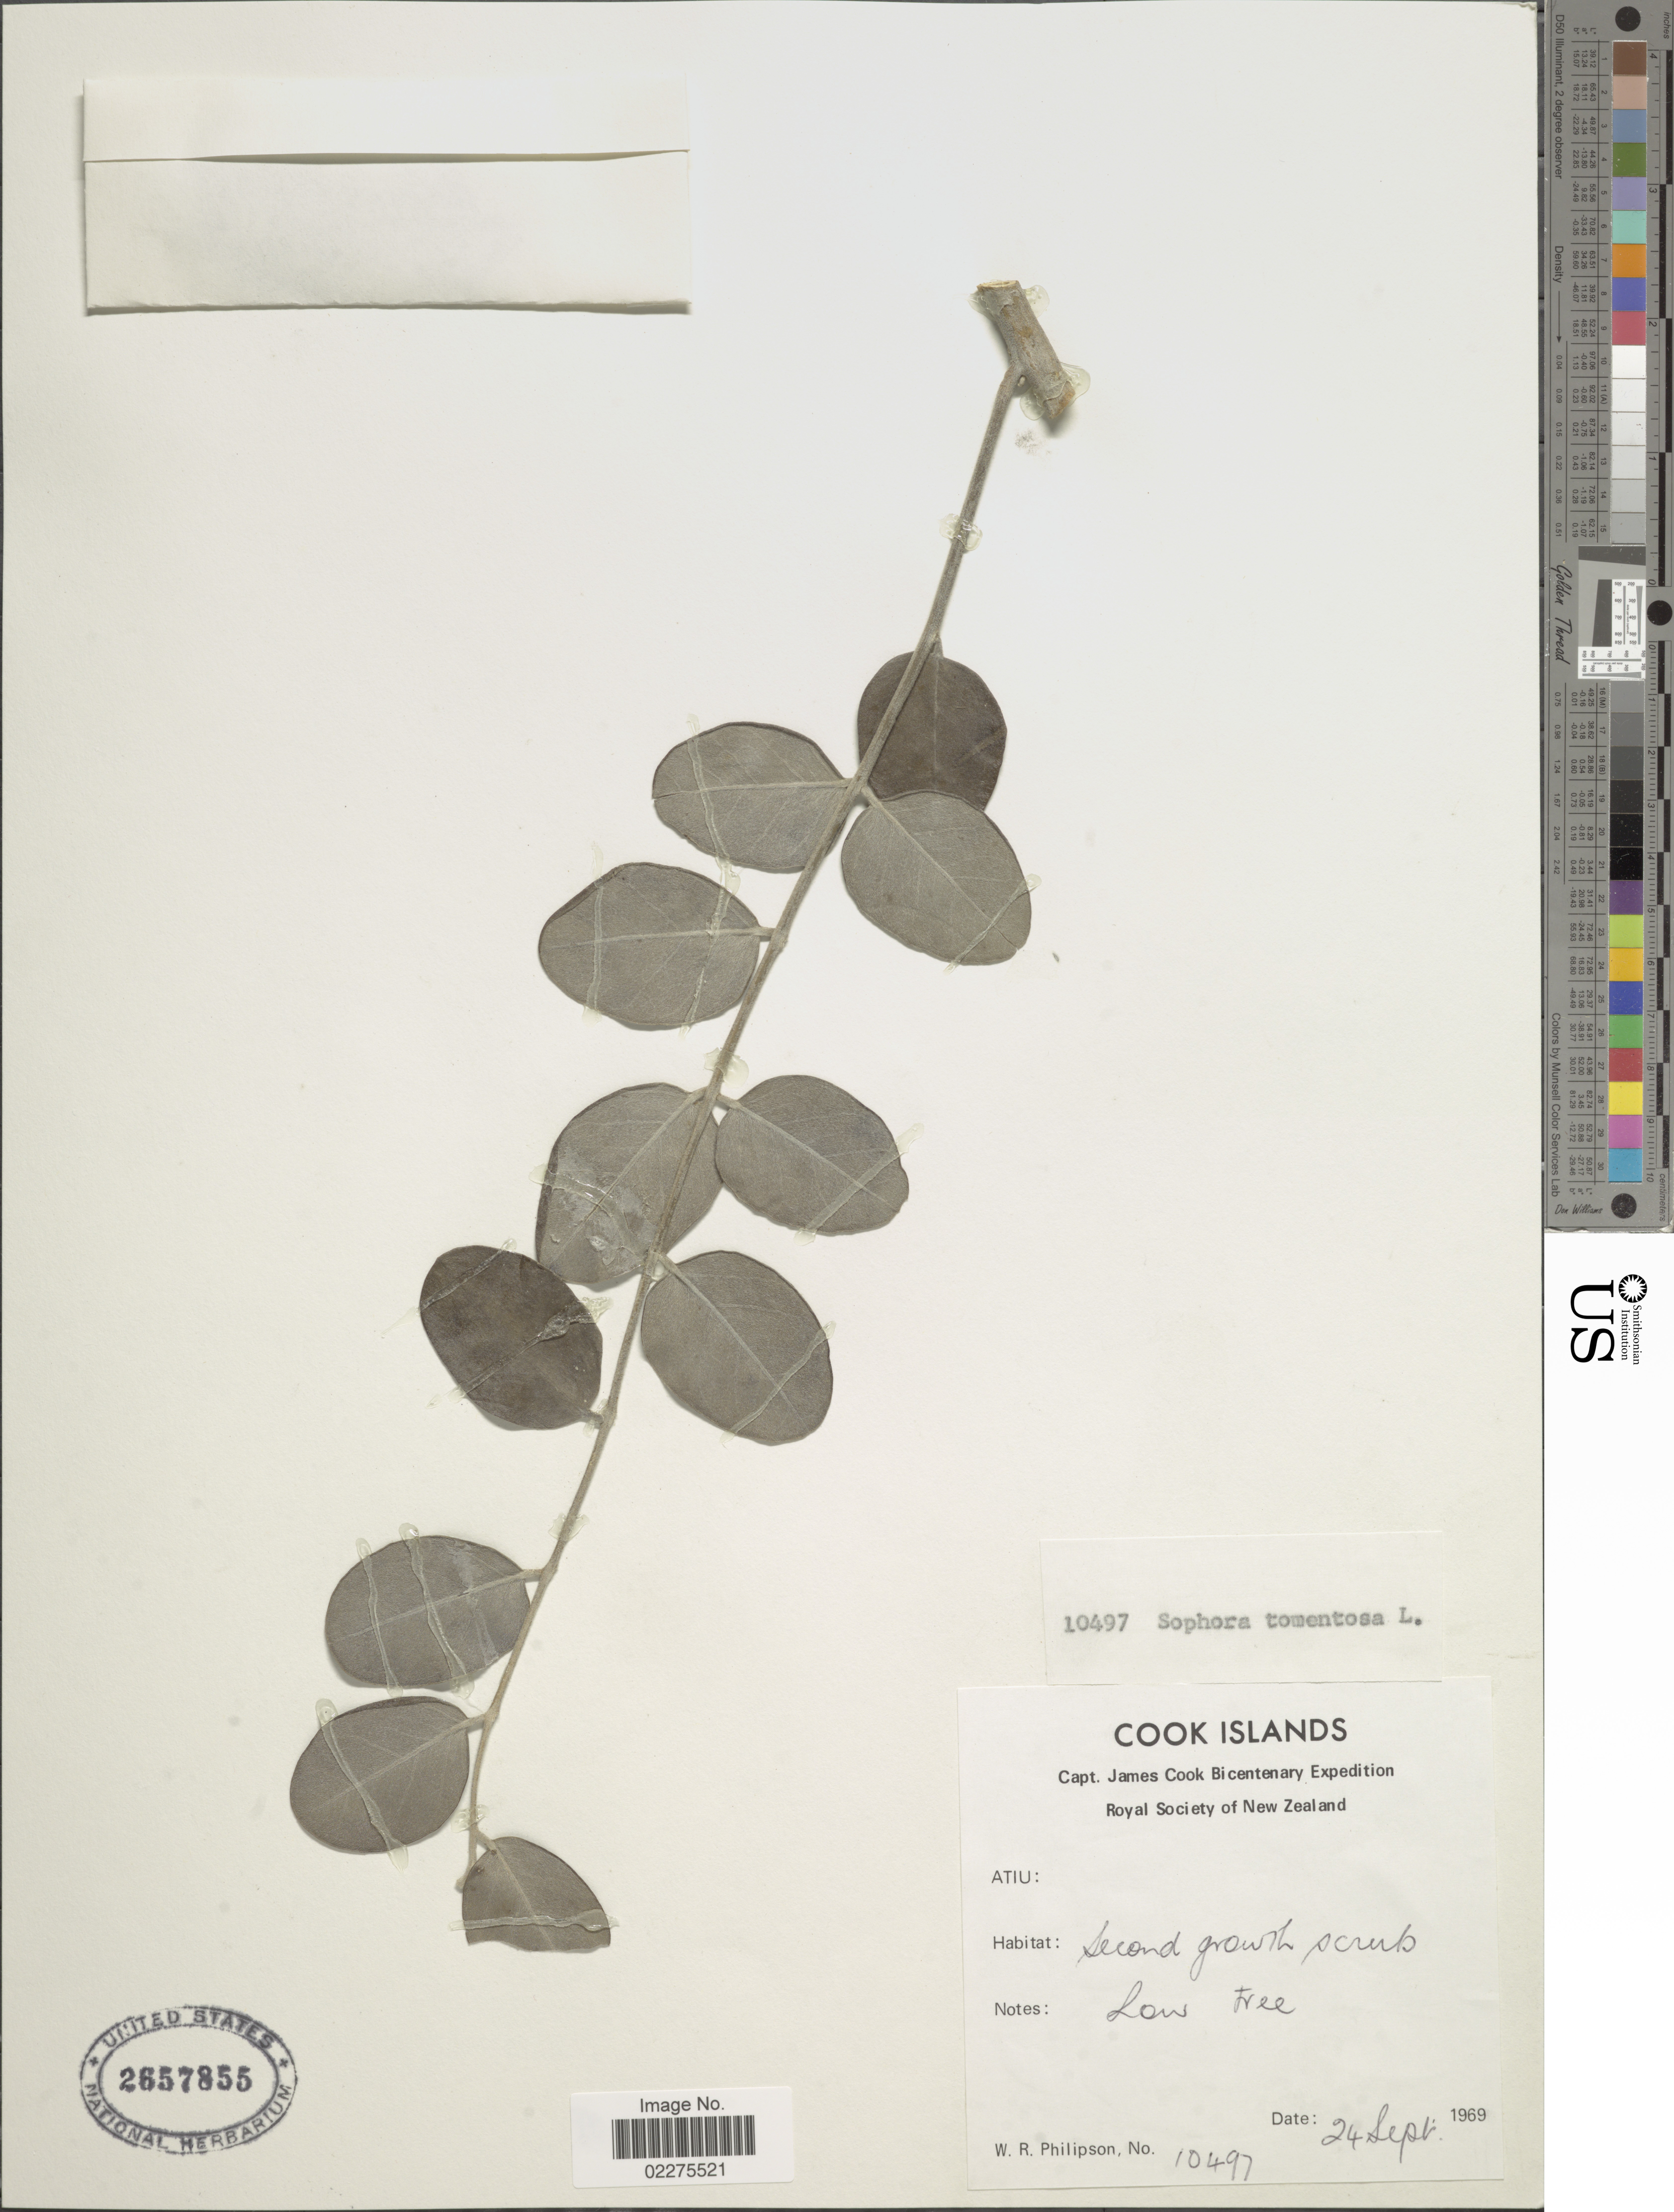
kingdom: Plantae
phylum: Tracheophyta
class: Magnoliopsida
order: Fabales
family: Fabaceae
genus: Sophora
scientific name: Sophora tomentosa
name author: L.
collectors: W. R. Philipson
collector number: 10497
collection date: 1969-09-24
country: Cook Islands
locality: Atiu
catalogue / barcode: US 2657855